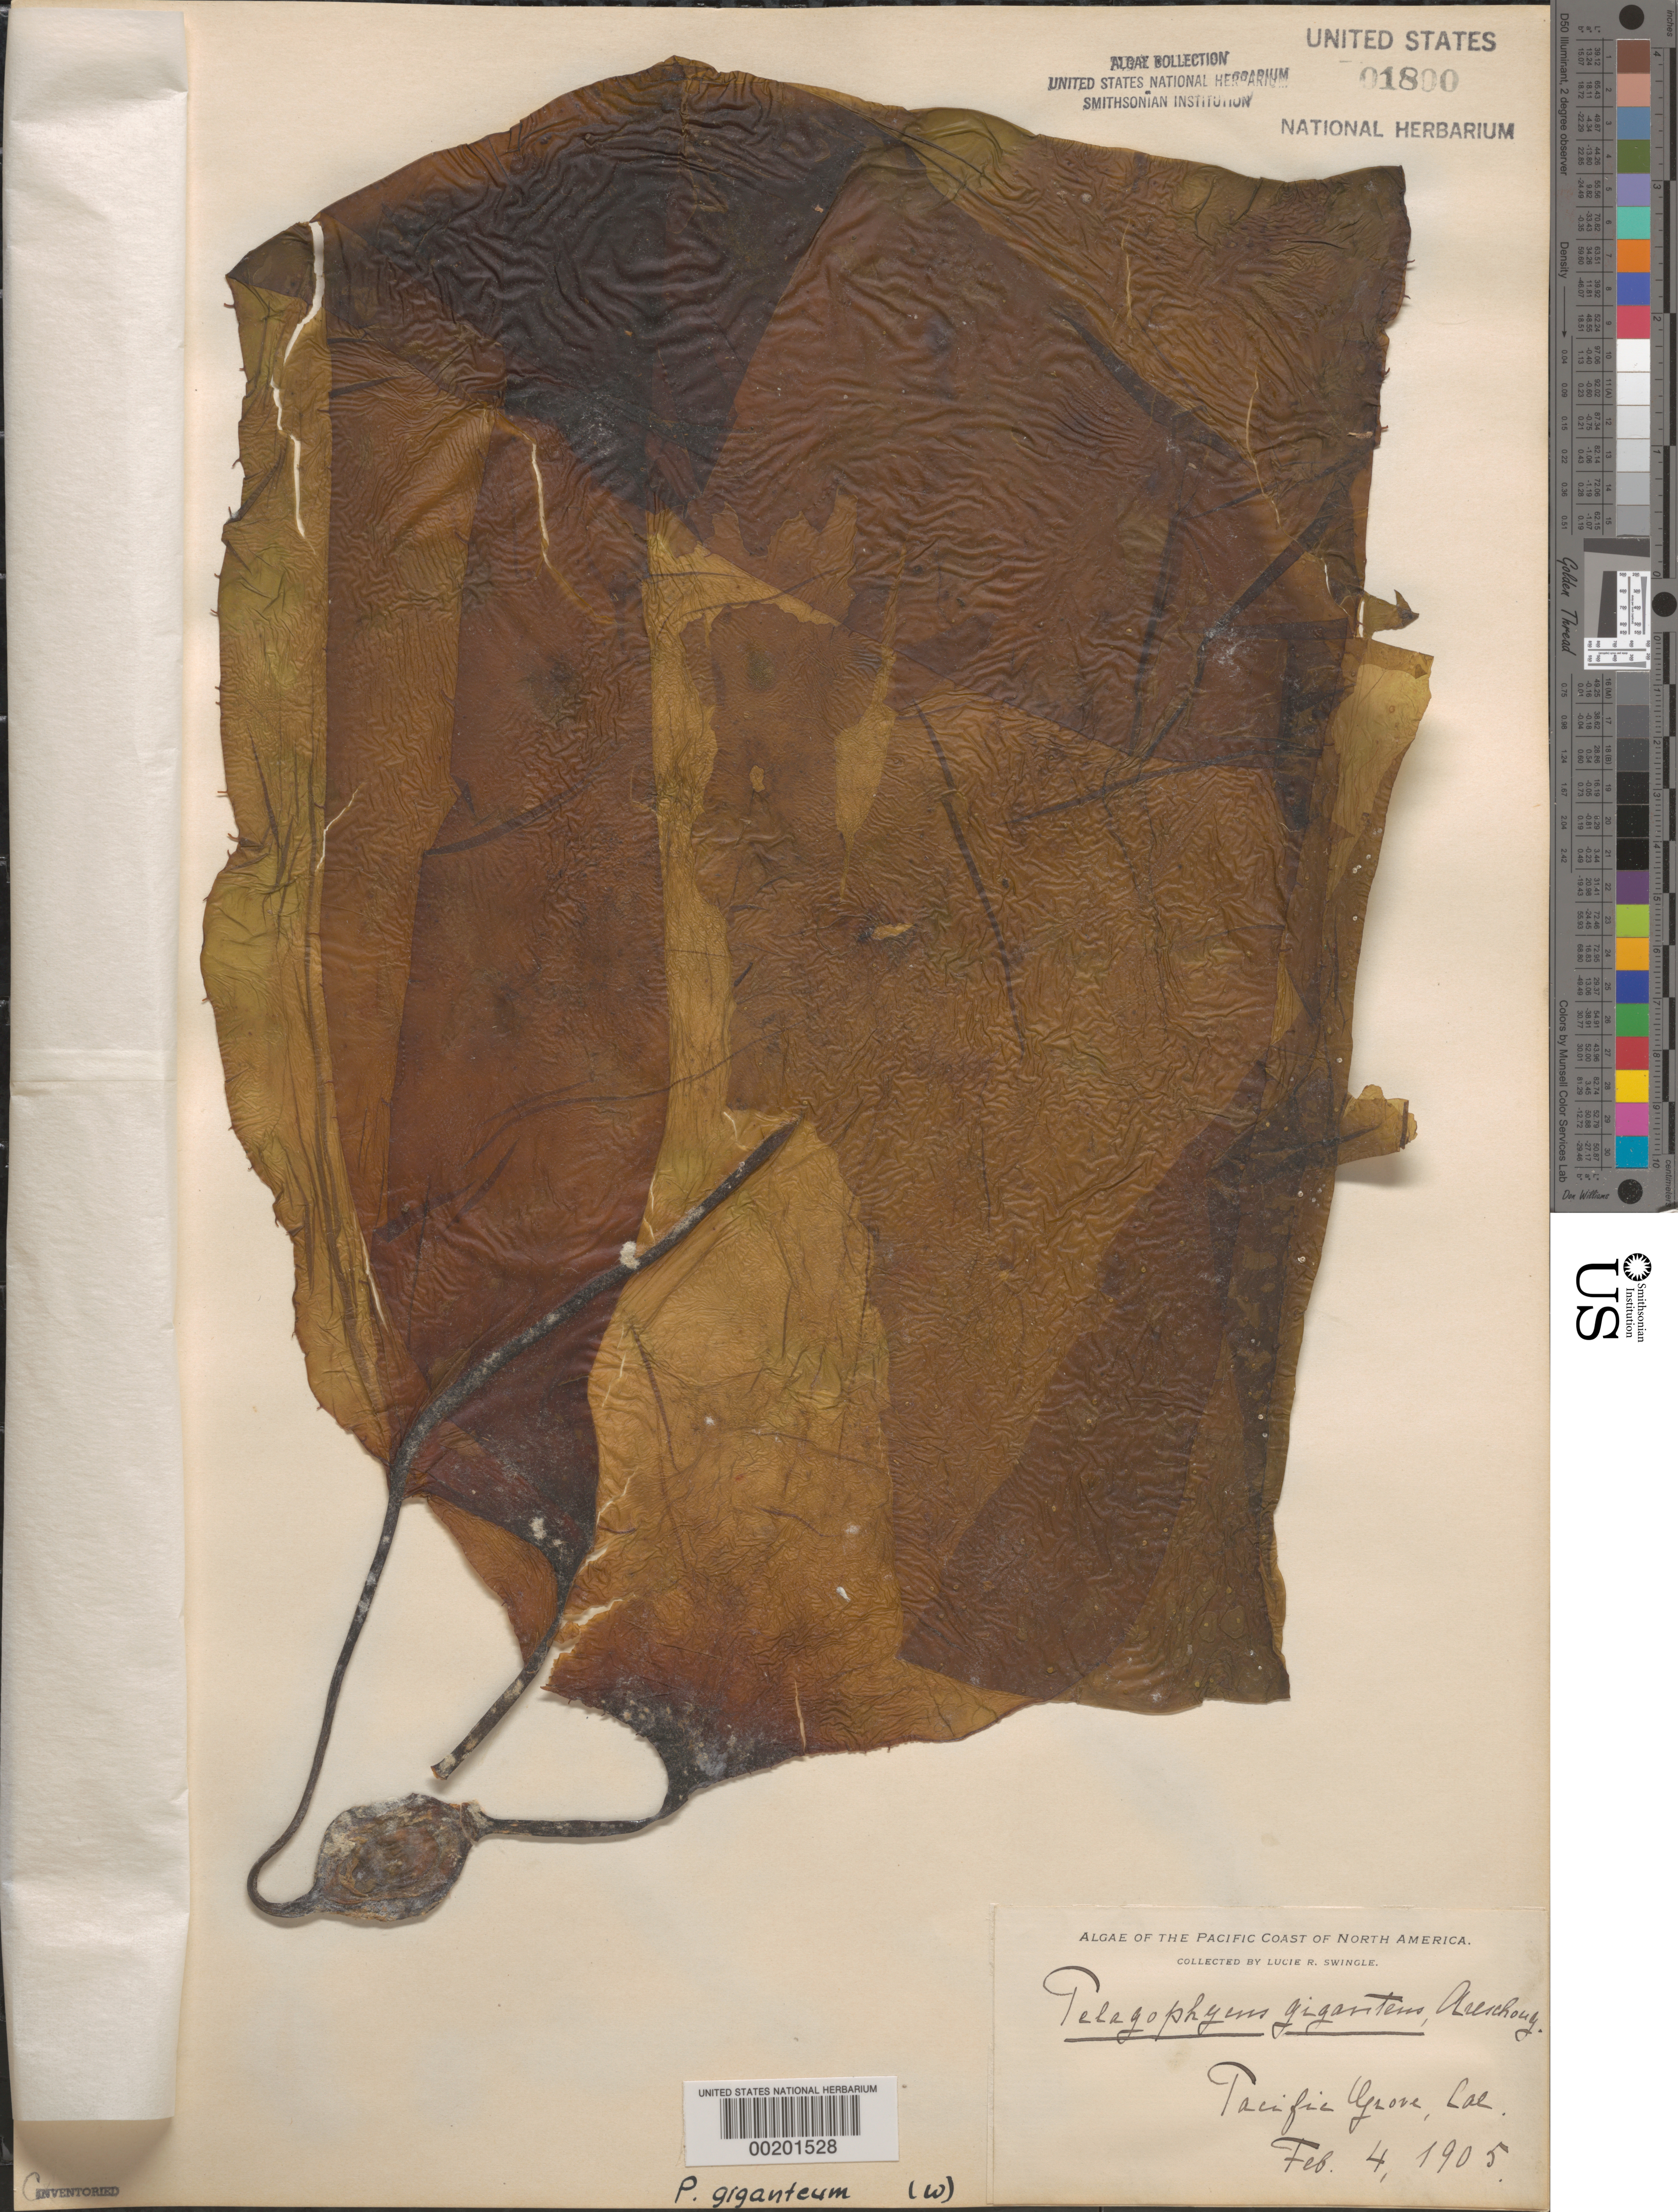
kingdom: Chromista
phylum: Ochrophyta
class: Phaeophyceae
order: Laminariales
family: Laminariaceae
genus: Pelagophycus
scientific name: Pelagophycus porra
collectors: L. Swingle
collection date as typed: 04 Feb 1905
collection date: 1905-02-04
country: United States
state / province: California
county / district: Monterey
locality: Pacific Grove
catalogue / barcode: US 1800